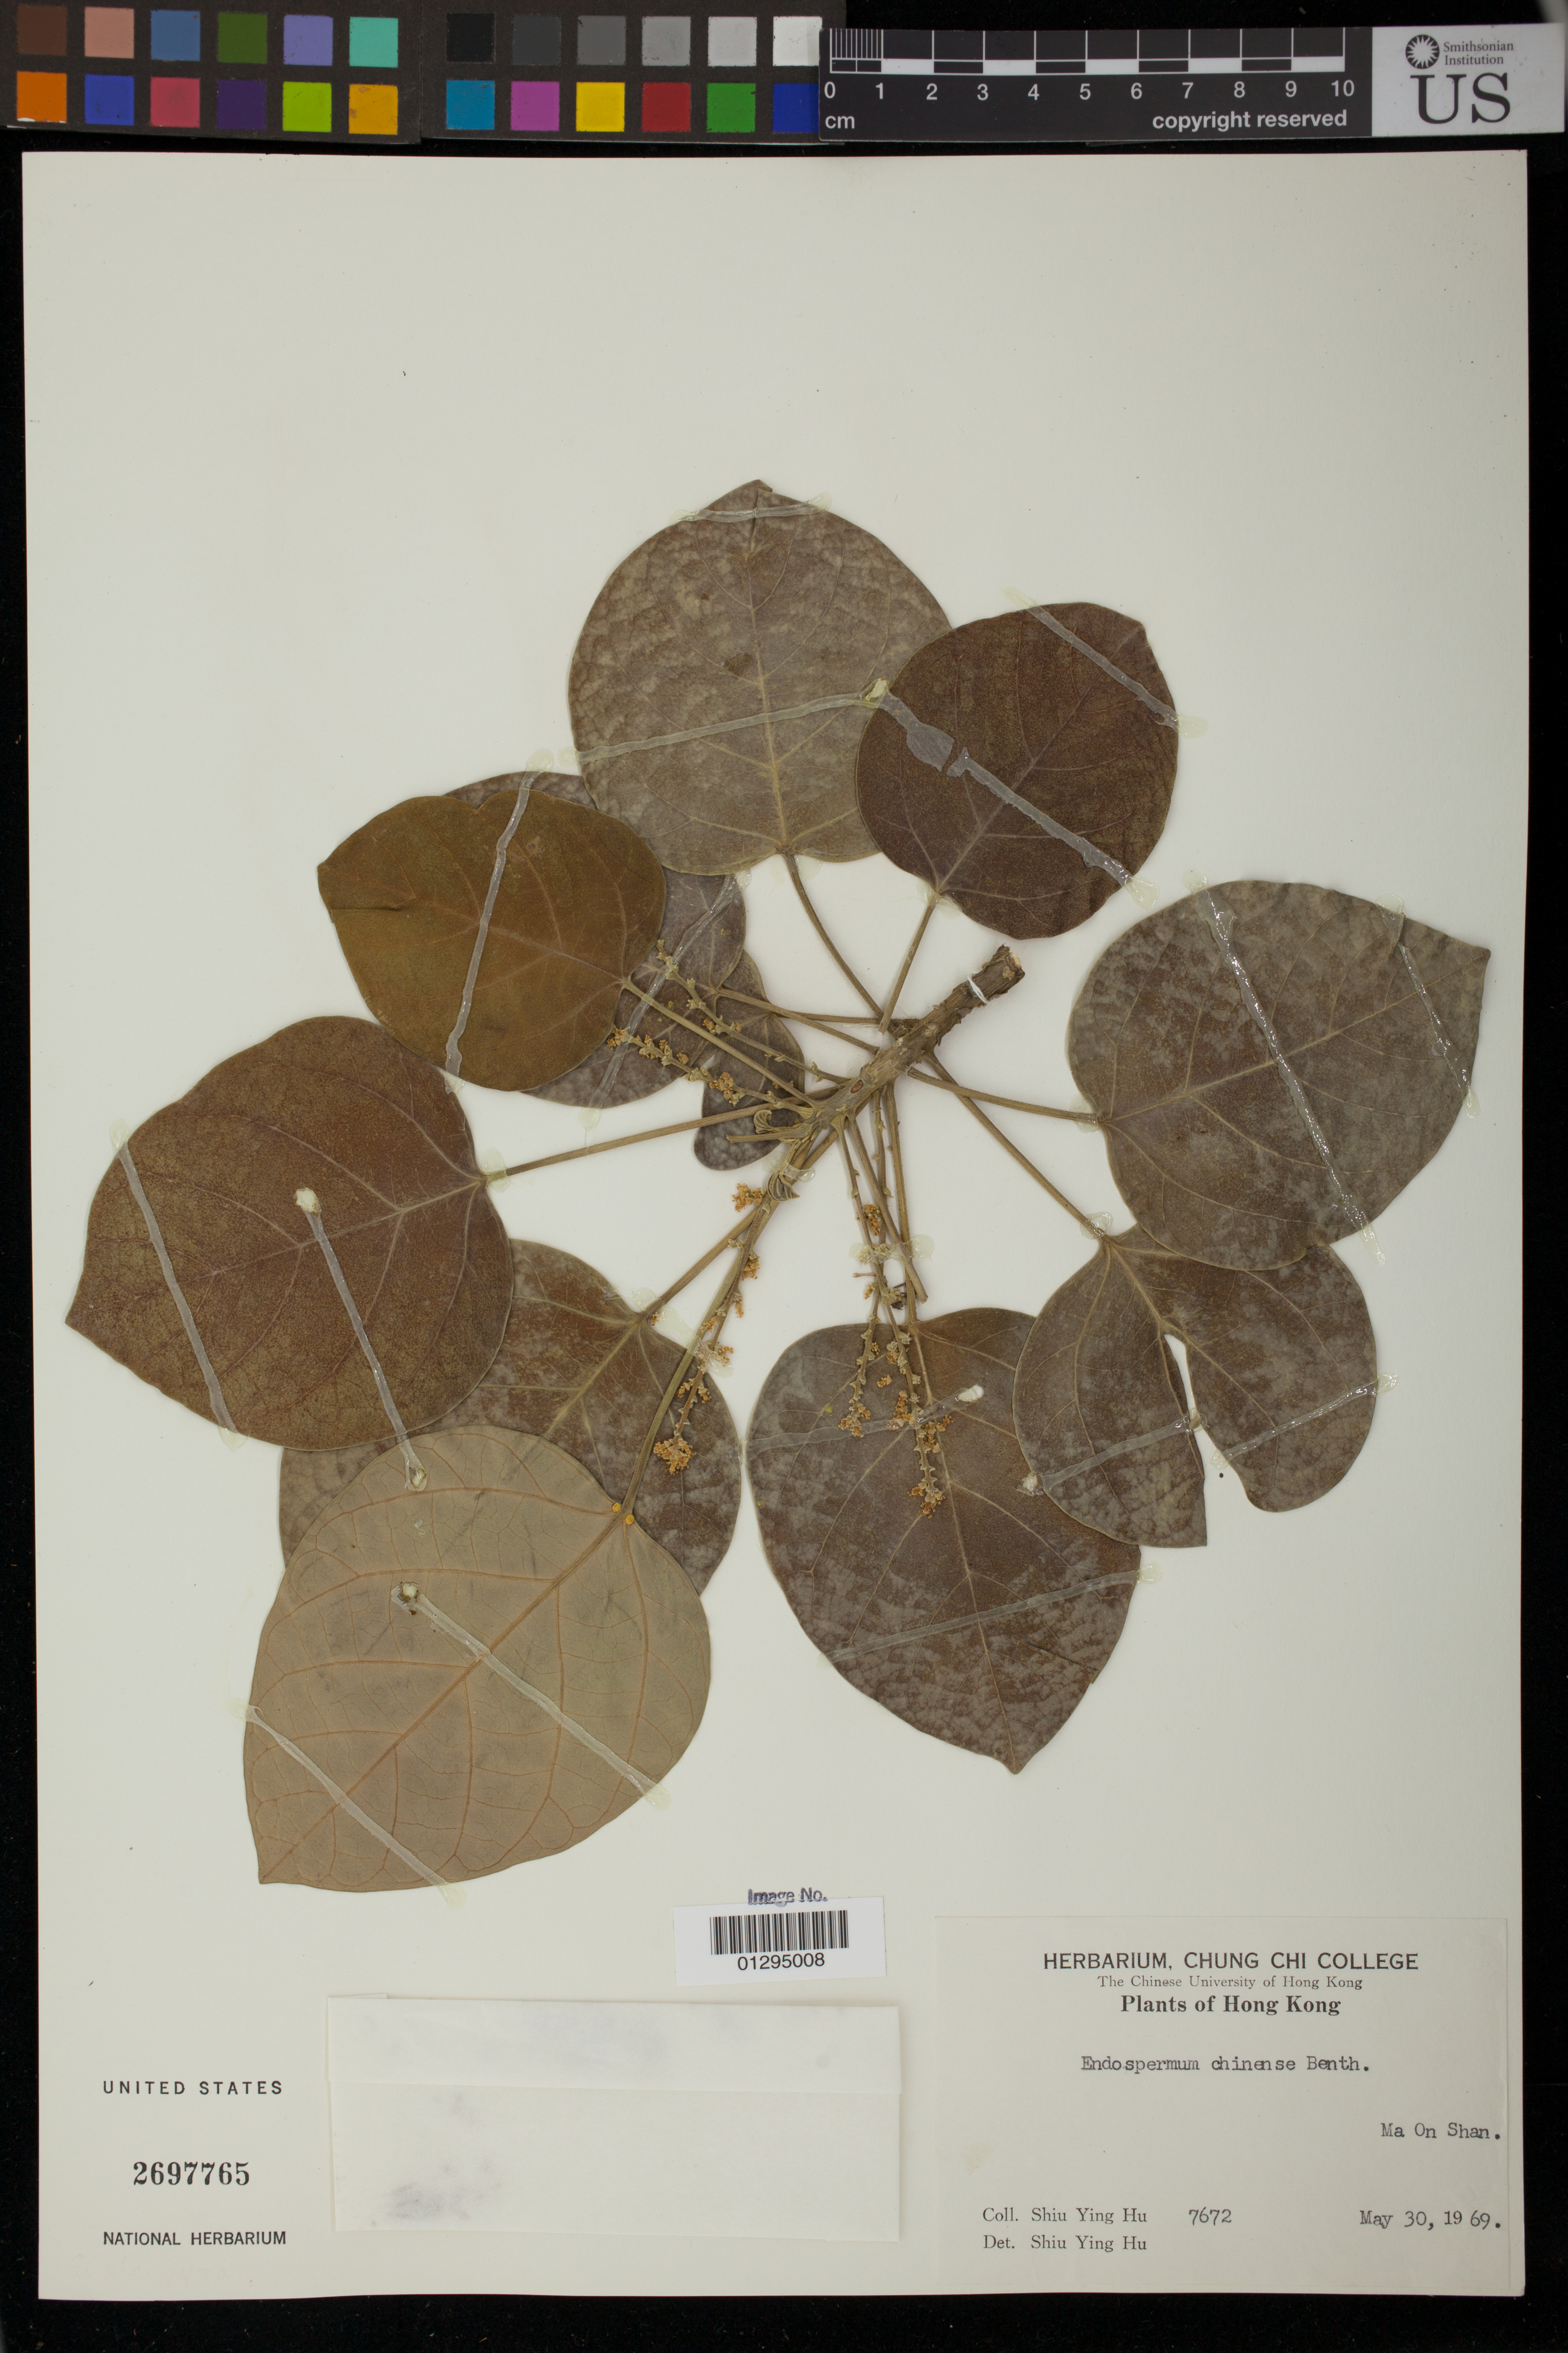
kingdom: Plantae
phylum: Tracheophyta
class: Magnoliopsida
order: Malpighiales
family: Euphorbiaceae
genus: Endospermum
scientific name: Endospermum chinense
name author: Benth.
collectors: S. Y. Hu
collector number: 7672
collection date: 1969-05-30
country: China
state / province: Hong Kong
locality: Ma On Shan.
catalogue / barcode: US 2697765